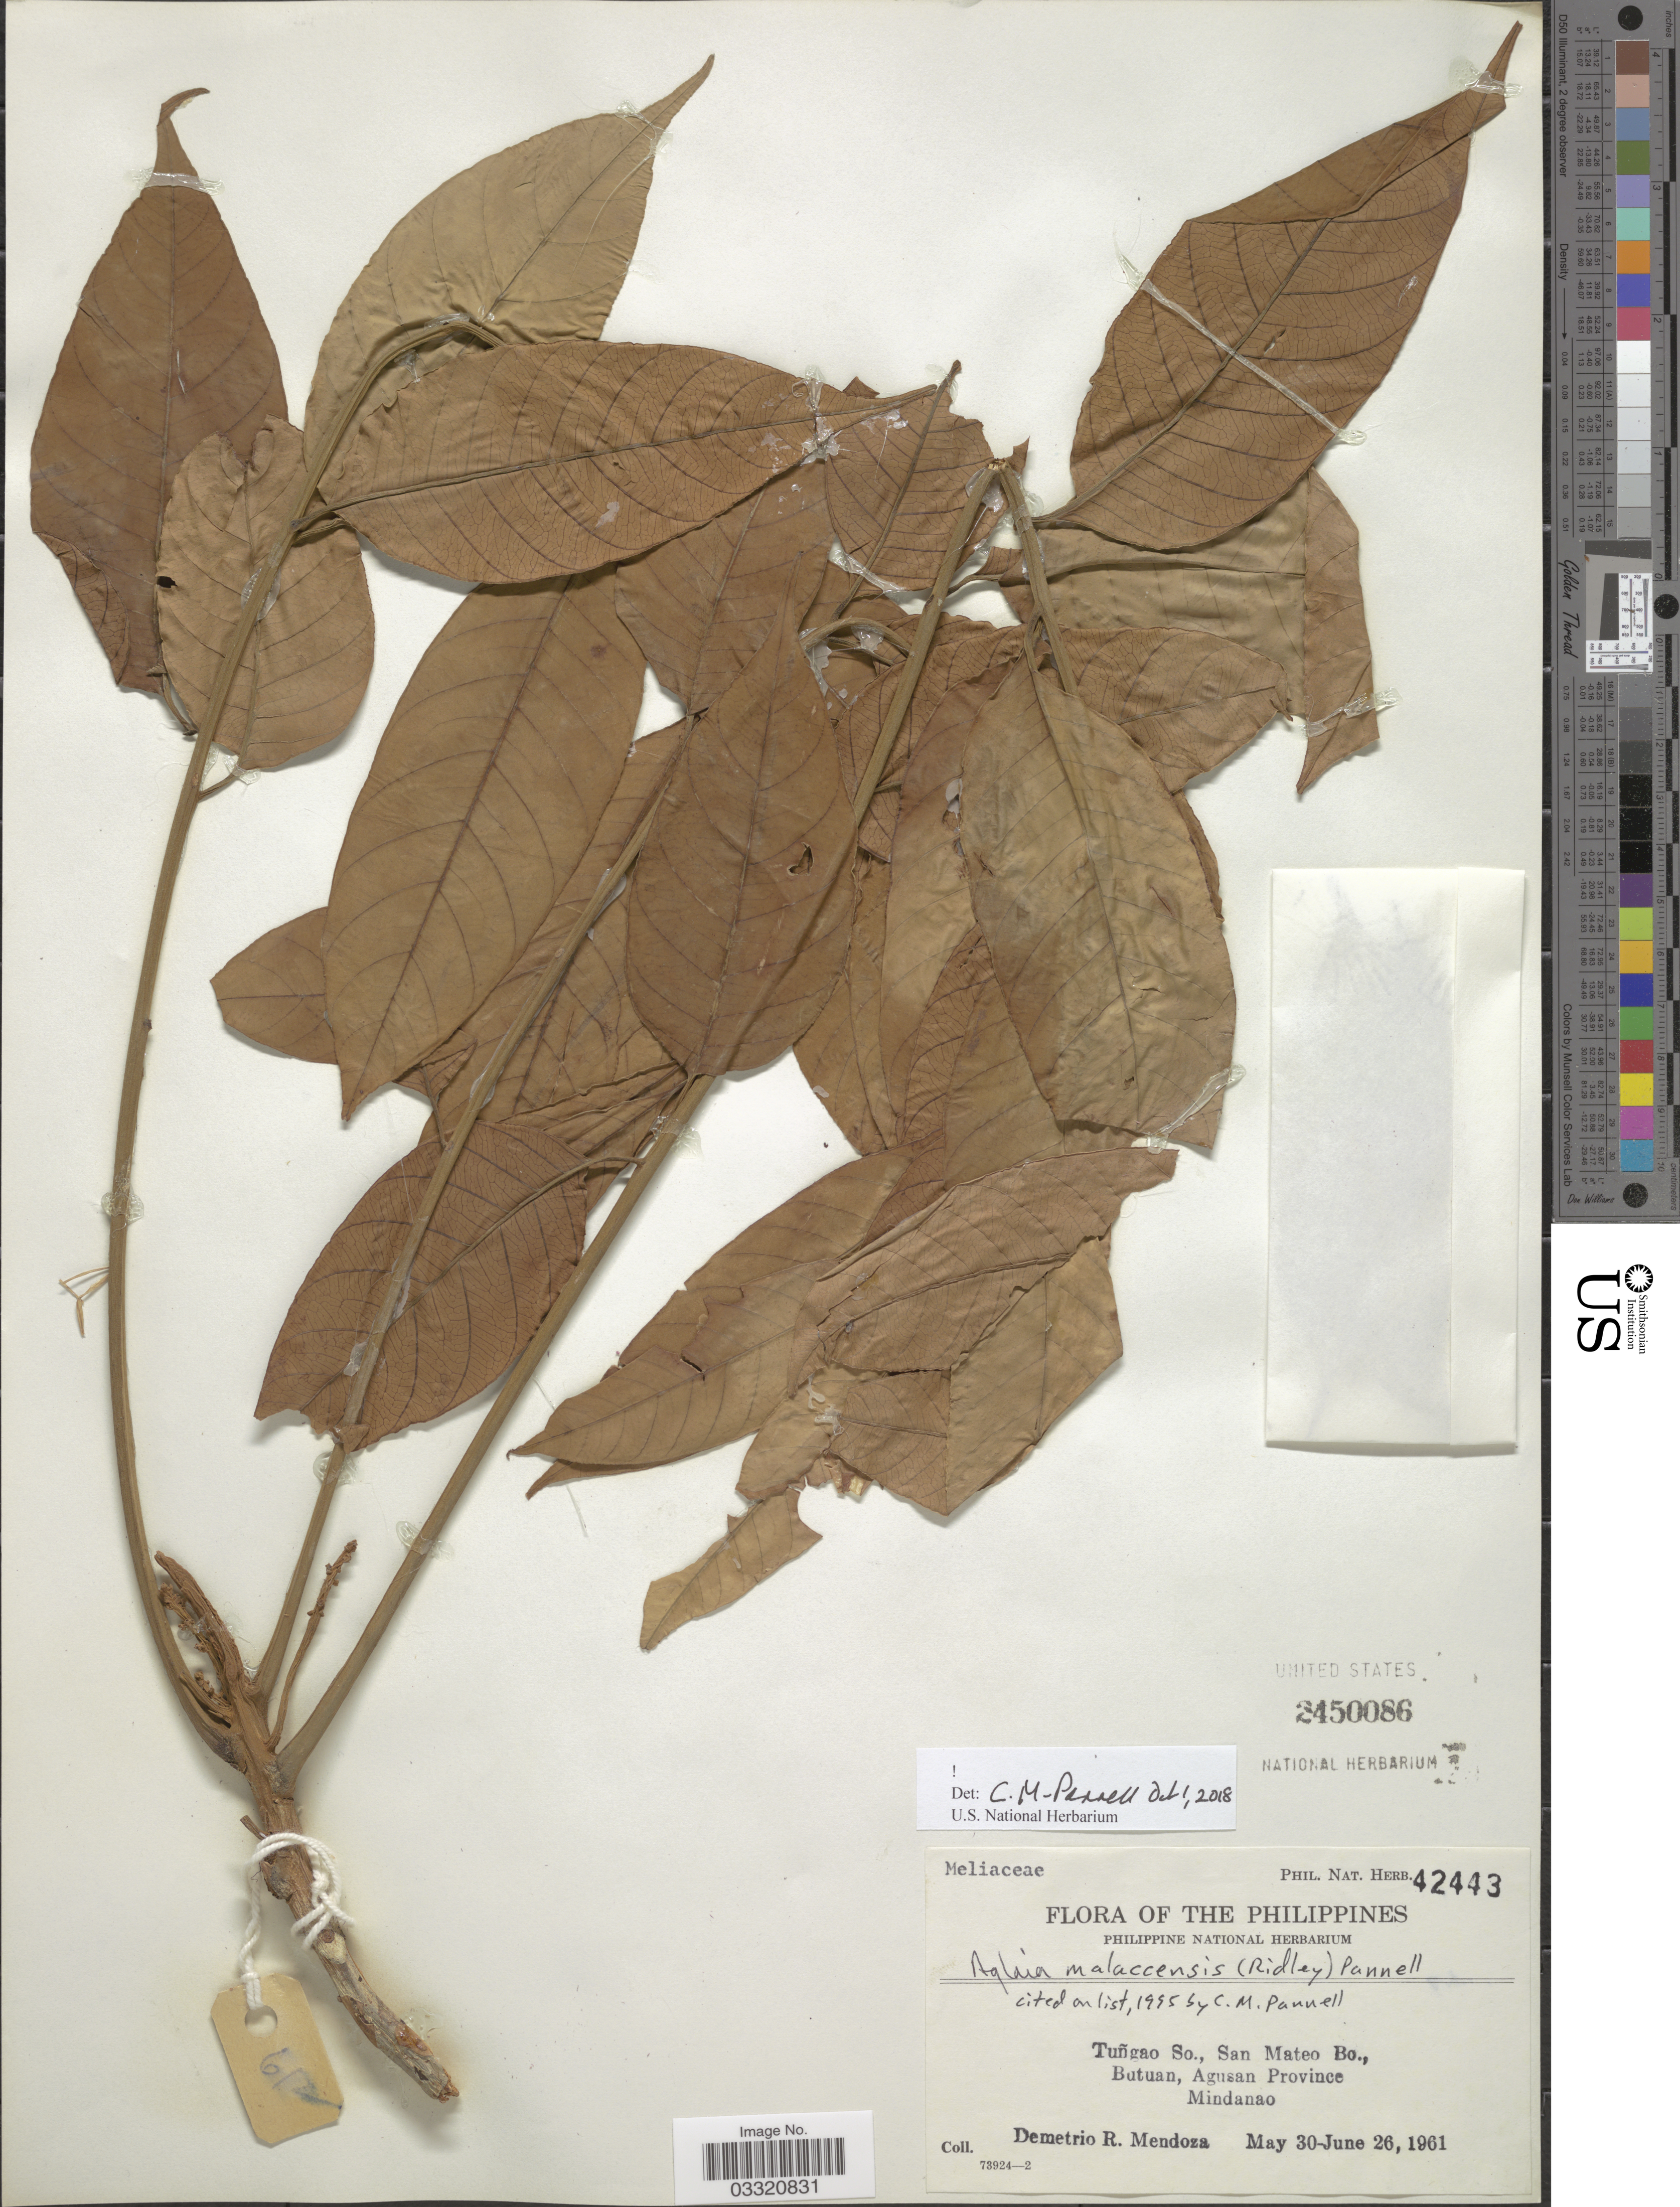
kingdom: Plantae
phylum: Tracheophyta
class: Magnoliopsida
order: Sapindales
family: Meliaceae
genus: Aglaia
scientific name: Aglaia malaccensis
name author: (Ridl.) Pannell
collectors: D. Mendoza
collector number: Phil. Nat. Herb. 42443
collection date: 1961-05-30/1961-06-26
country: Philippines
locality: Tuñgao So., San Mateo Bo., Butuan, Agusan Province, Mindanao.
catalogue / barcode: US 2450086